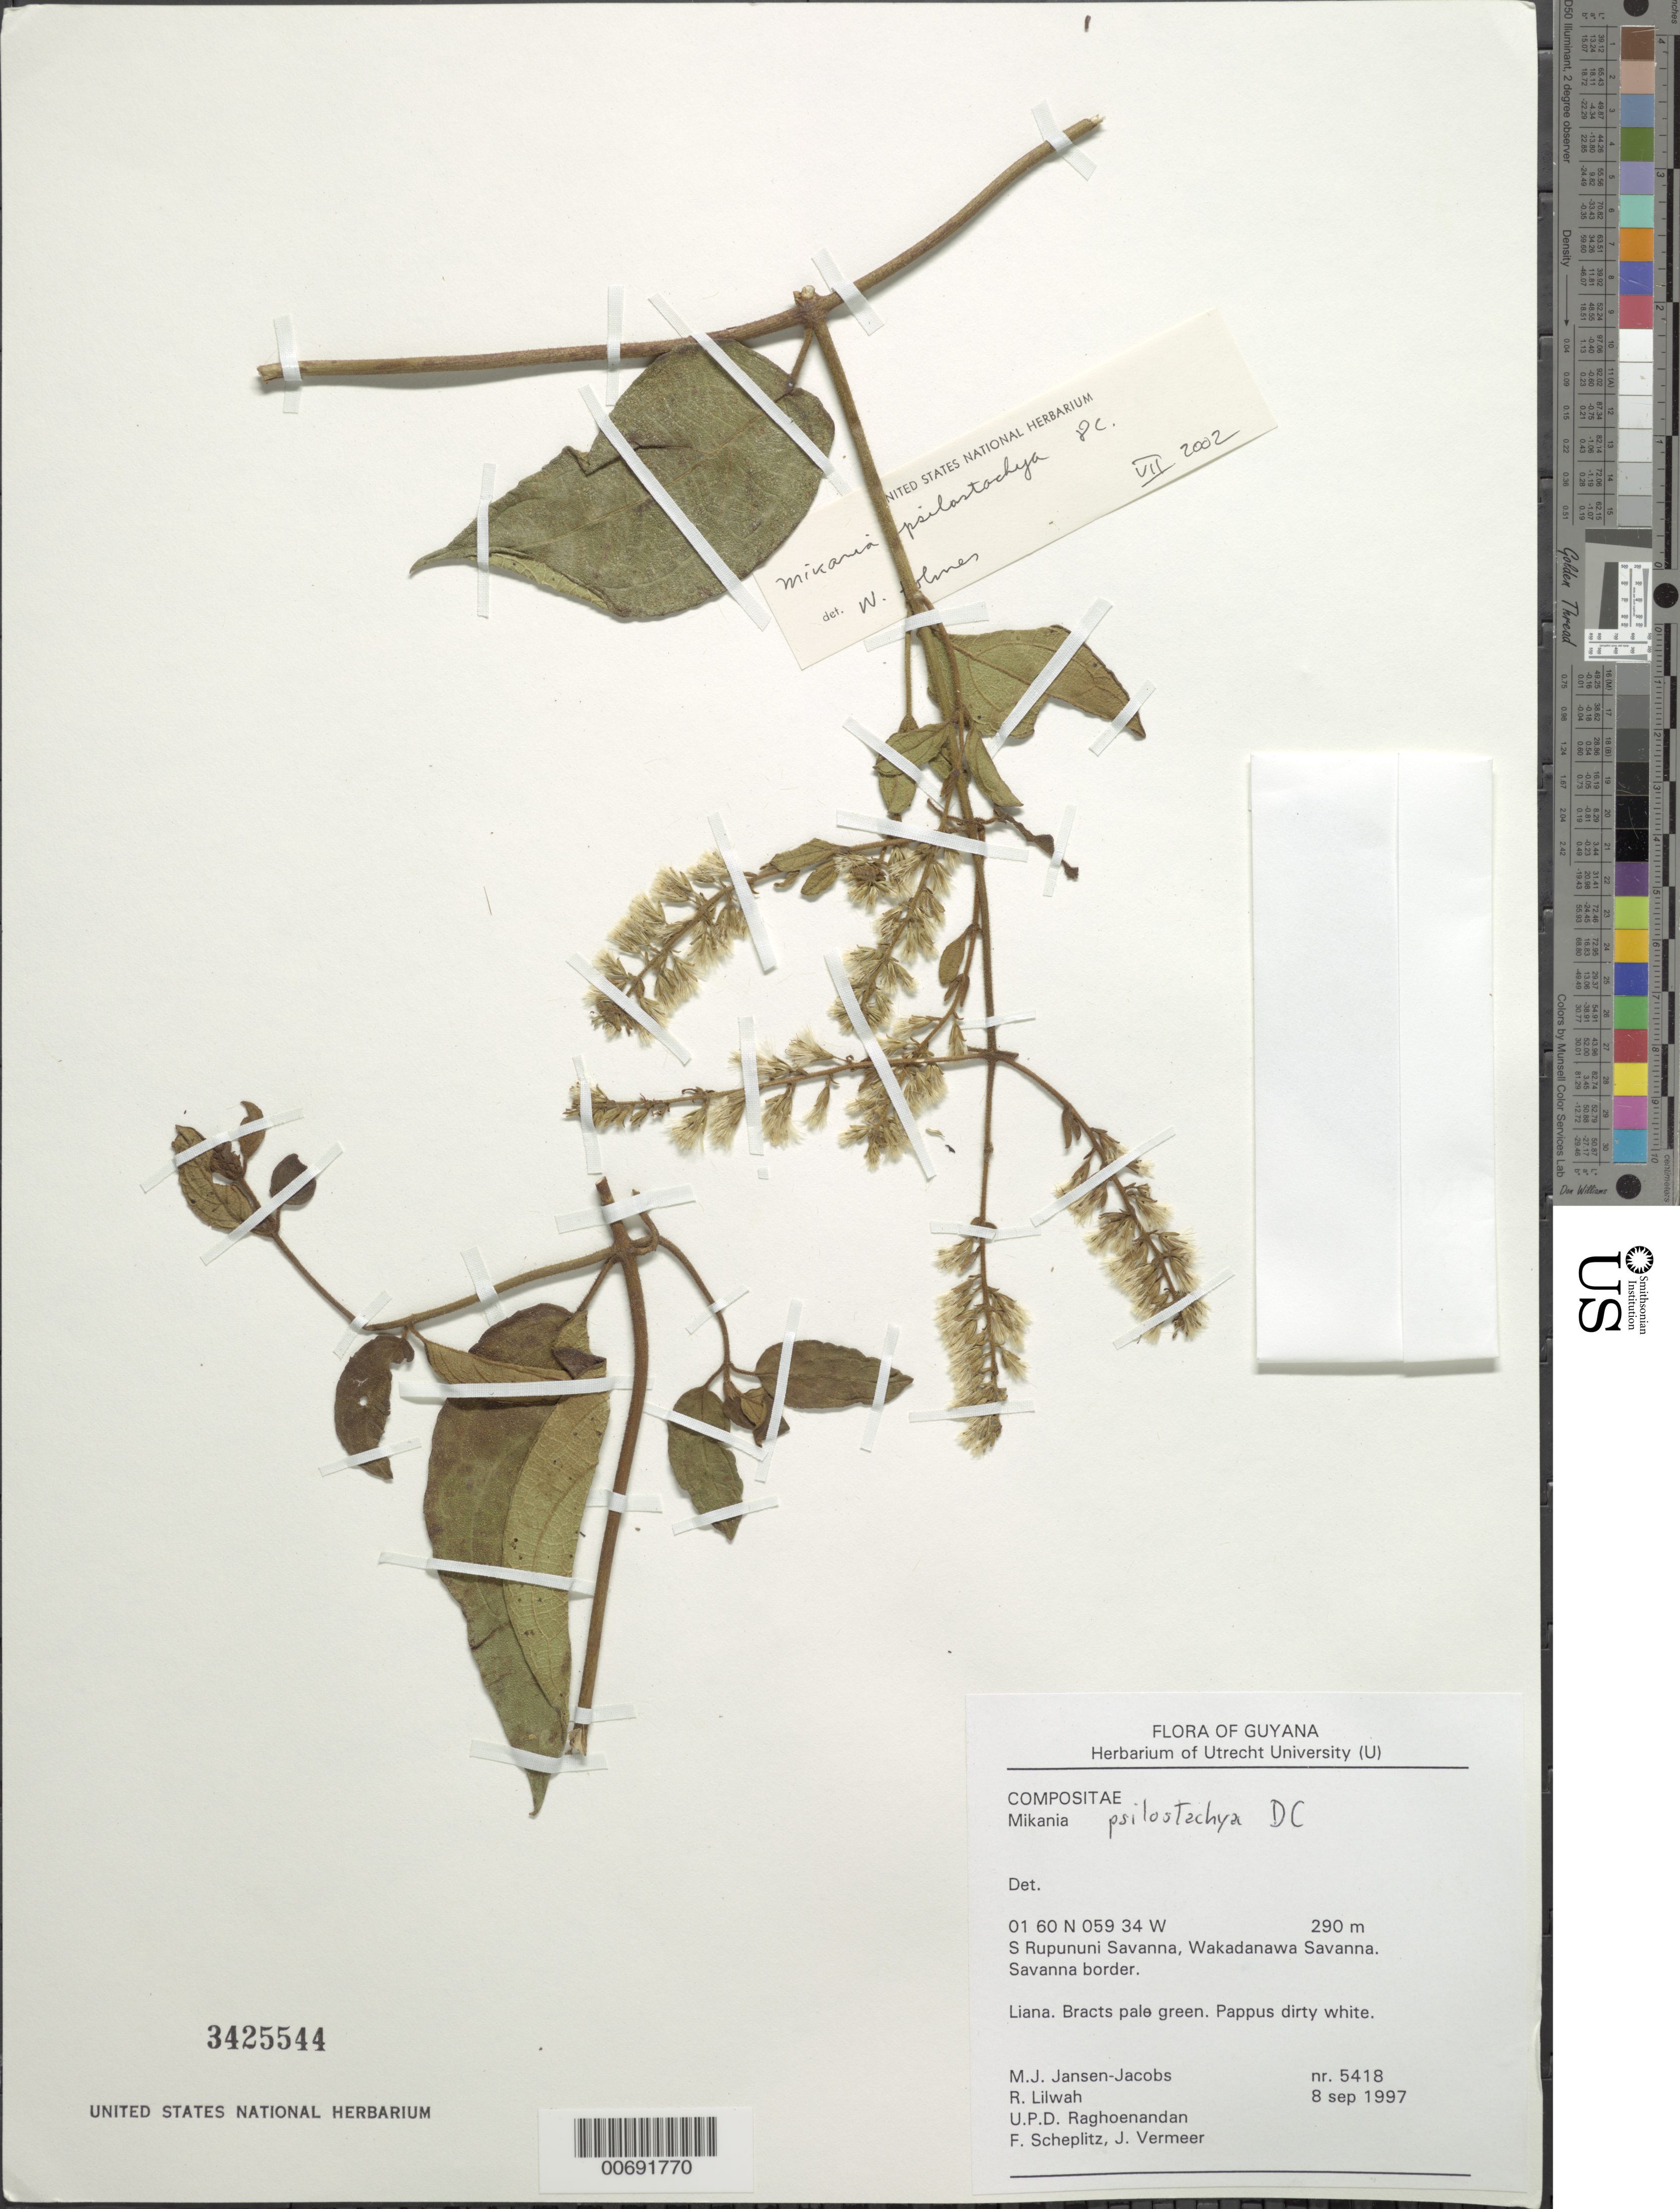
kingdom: Plantae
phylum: Tracheophyta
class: Magnoliopsida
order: Asterales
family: Asteraceae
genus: Mikania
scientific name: Mikania psilostachya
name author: DC.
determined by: Holmes, W. C.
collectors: M. J. Jansen-Jacobs, R. Lilwah, U. Raghoenandan, F. Scheplitz & J. Vermeer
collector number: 5418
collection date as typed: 8-Sep-97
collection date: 1997-09-08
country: Guyana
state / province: U. Takutu-U. Essequibo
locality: S. Rupununi savanna, Wakadanawa Savanna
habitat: Savanna border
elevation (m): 290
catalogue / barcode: US 3425544